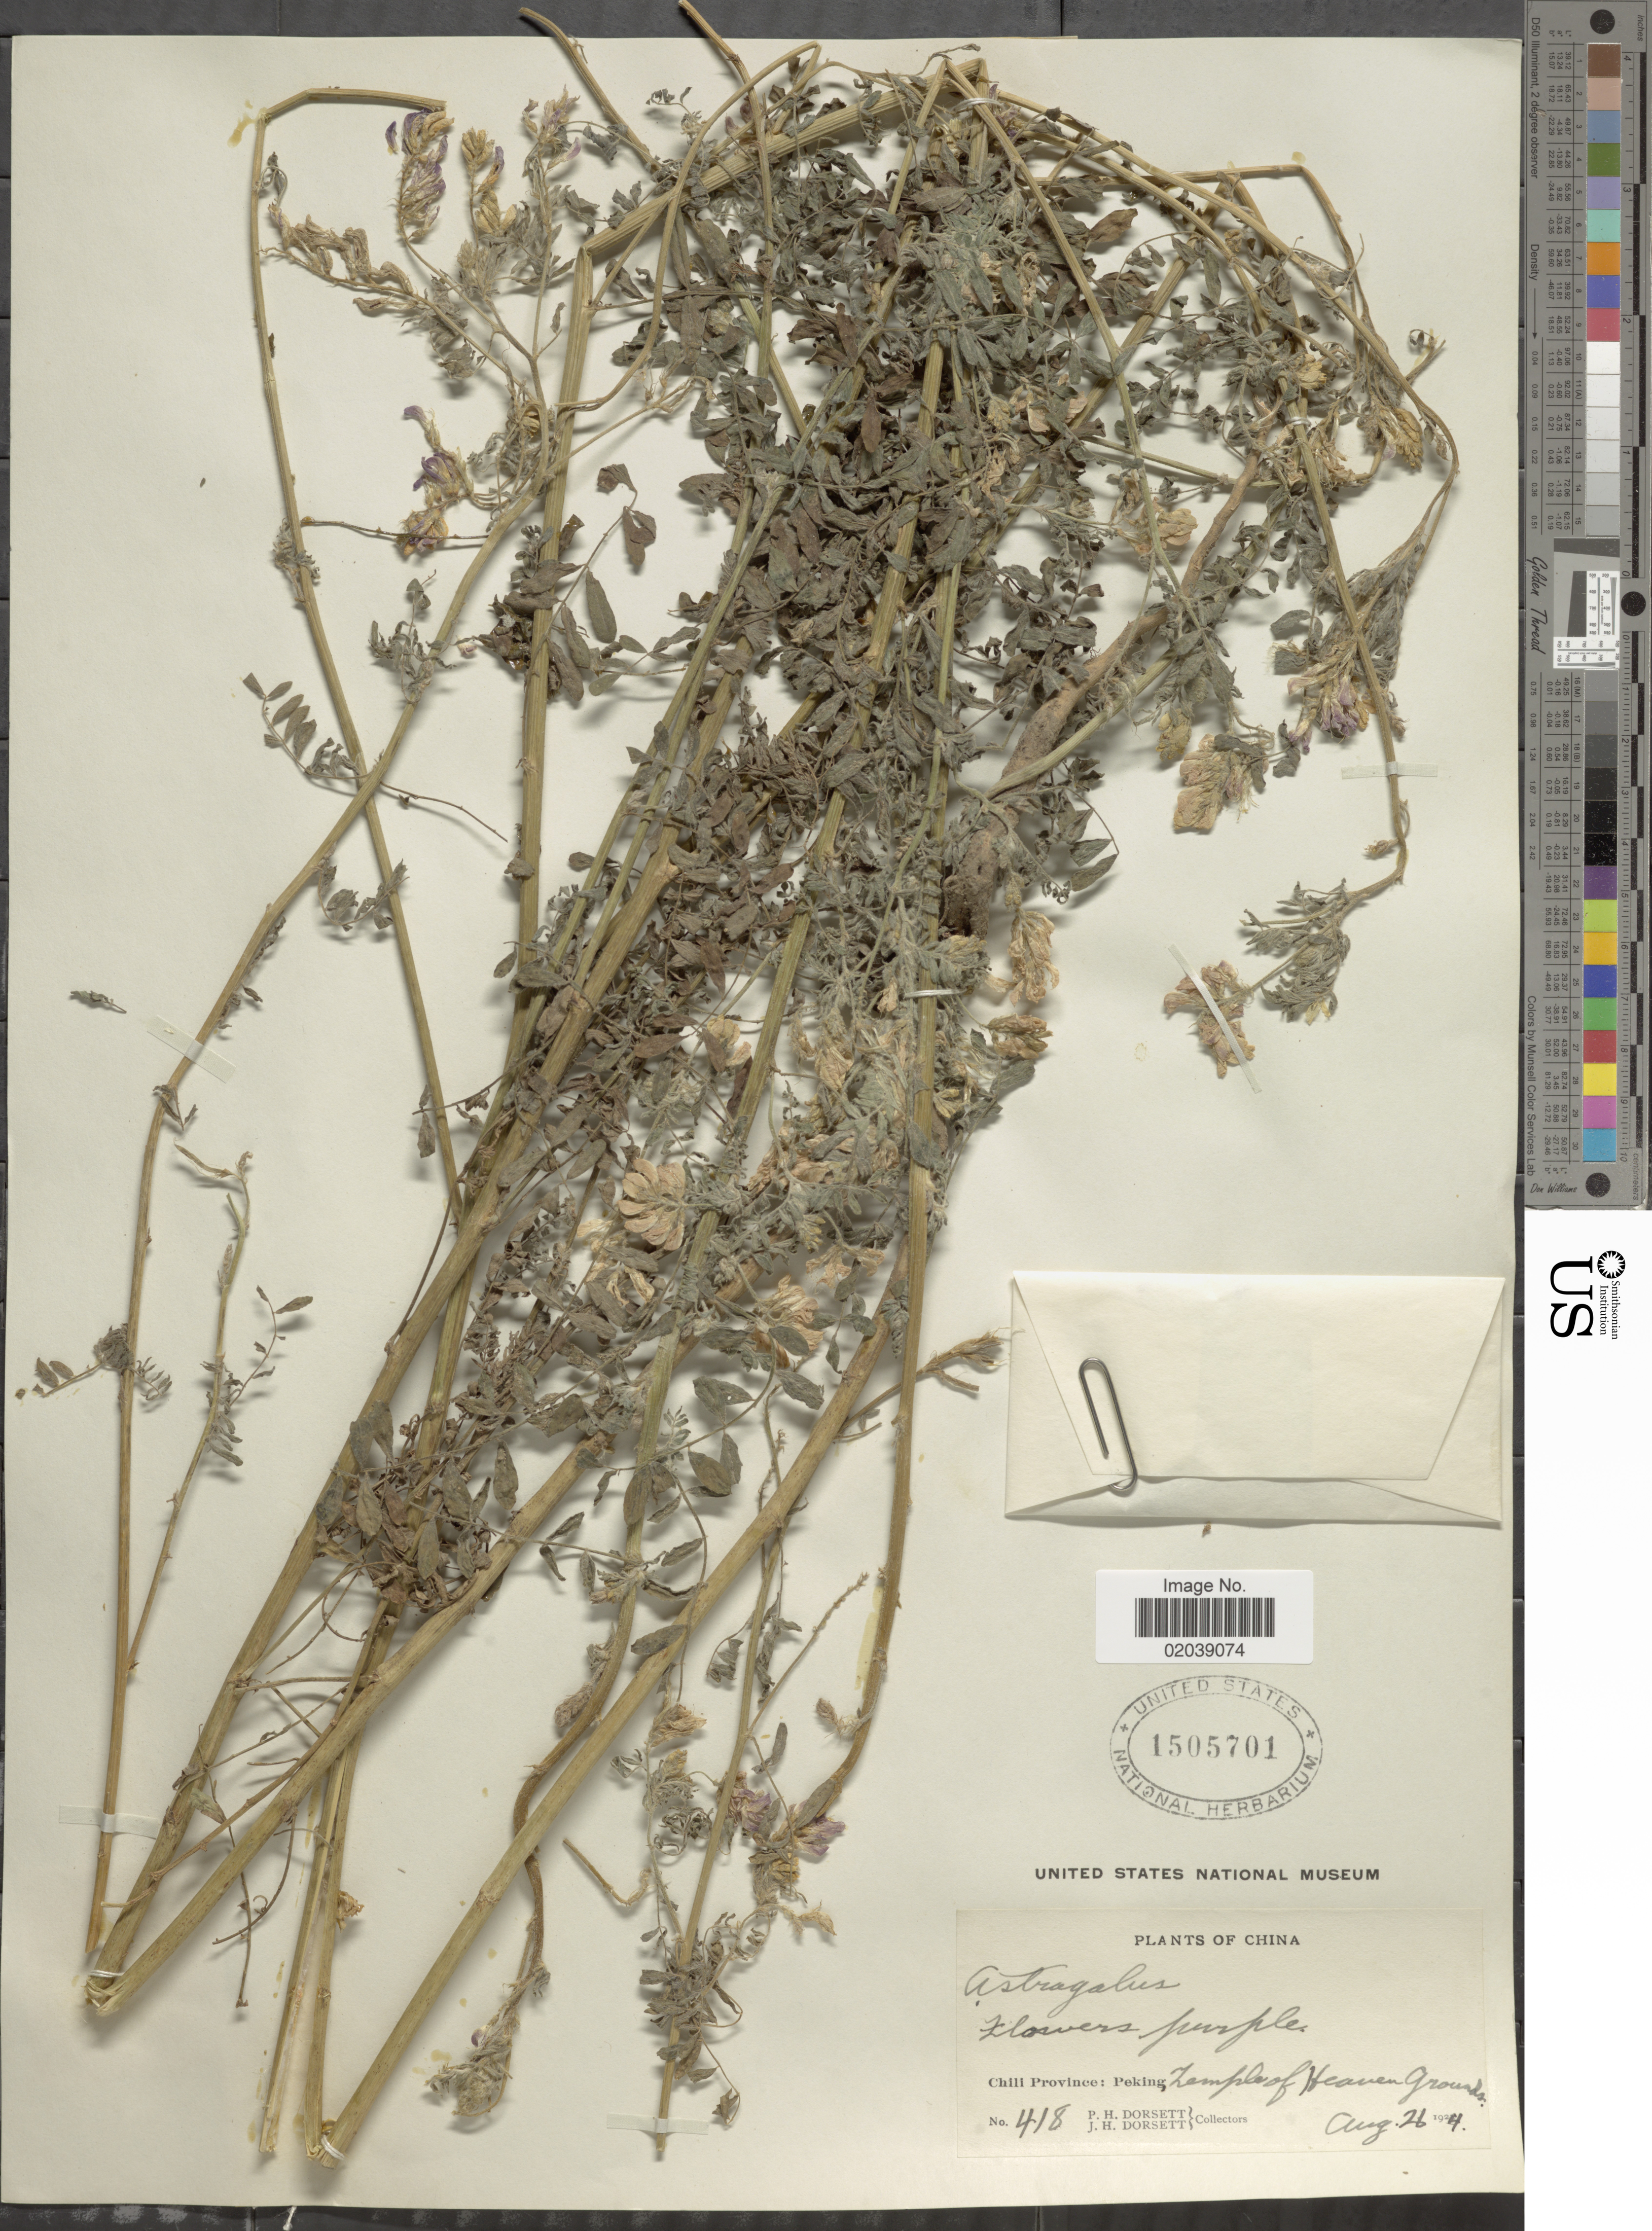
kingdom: Plantae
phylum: Tracheophyta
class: Magnoliopsida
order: Fabales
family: Fabaceae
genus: Astragalus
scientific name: Astragalus sp.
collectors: P. H. Dorsett & J. Dorsett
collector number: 418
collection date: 1924-08-26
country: China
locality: Chili Province: Peking, Zemples of Heaven Grounds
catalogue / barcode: US 1505701